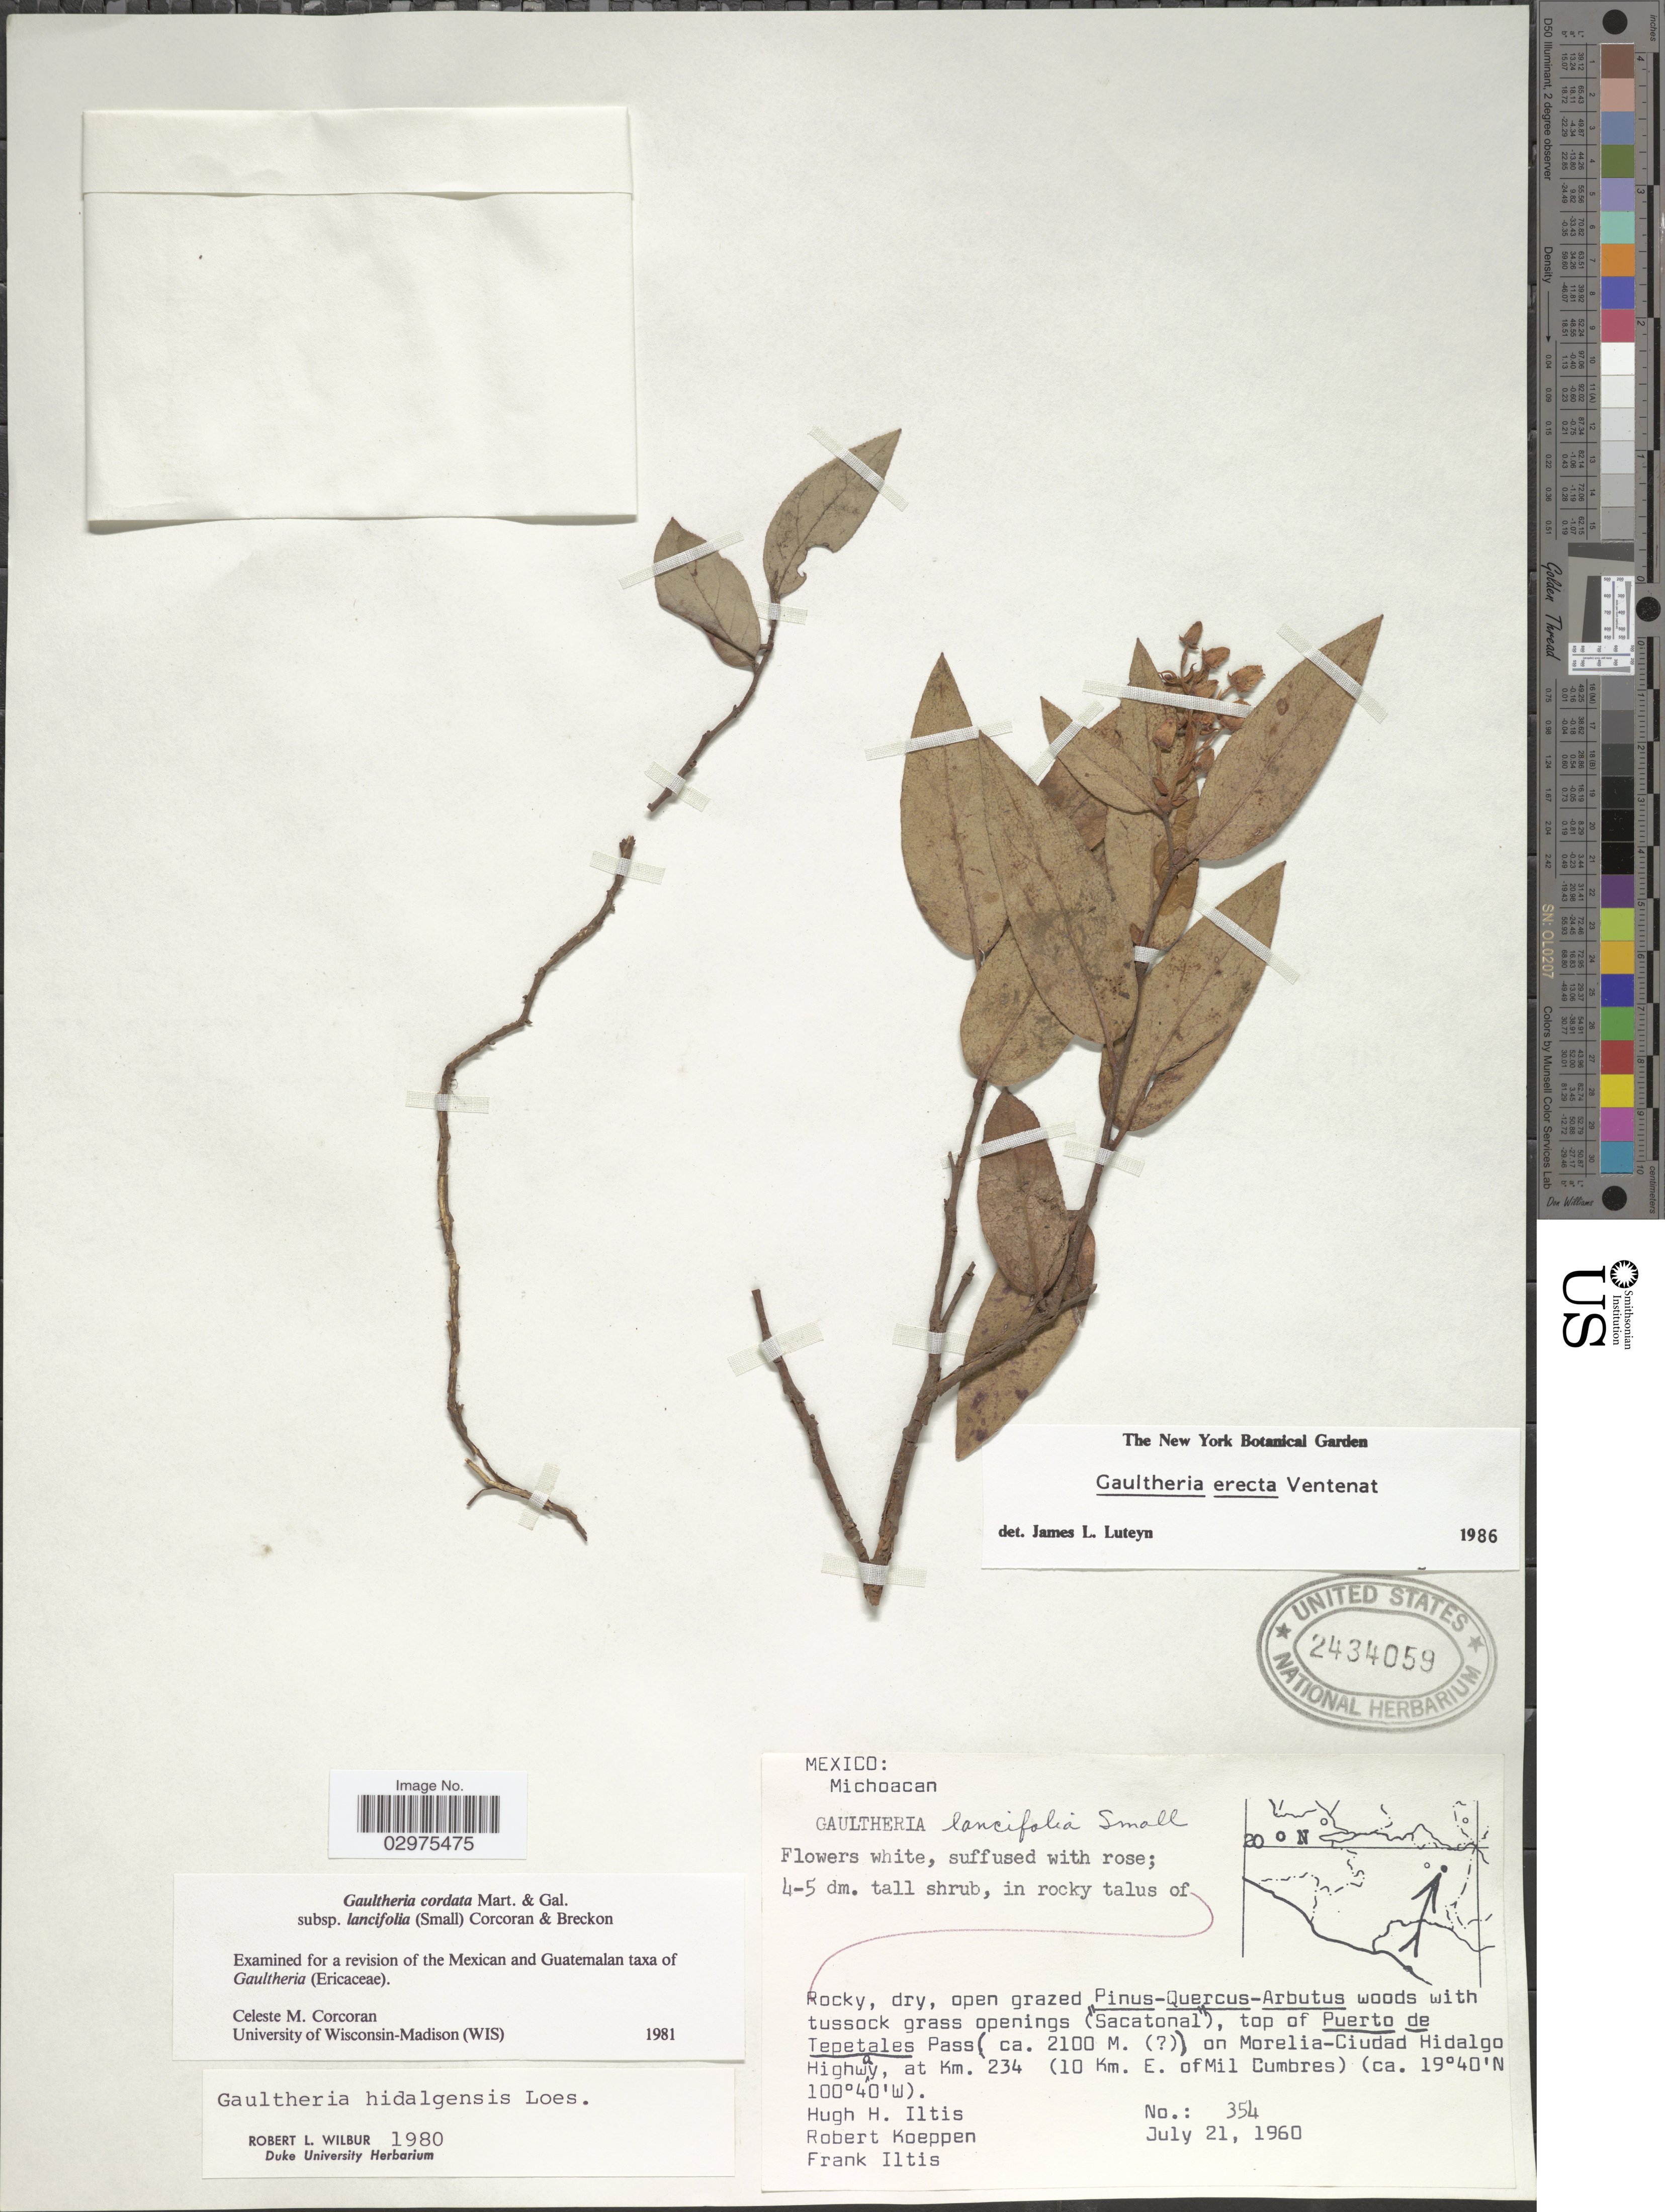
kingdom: Plantae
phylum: Tracheophyta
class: Magnoliopsida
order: Ericales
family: Ericaceae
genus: Gaultheria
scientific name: Gaultheria erecta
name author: Vent.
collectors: H. Iltis, R. C. Koeppen & F. S. Iltis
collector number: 354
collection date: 1960-07-21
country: Mexico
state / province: Michoacán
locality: Top of Puerto de Tepetales Pass on Morelia-Ciudad Hidalgo Highway, at Km. 234 (10 Km. E. of Mil Cumbres).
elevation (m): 2100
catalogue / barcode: US 2434059